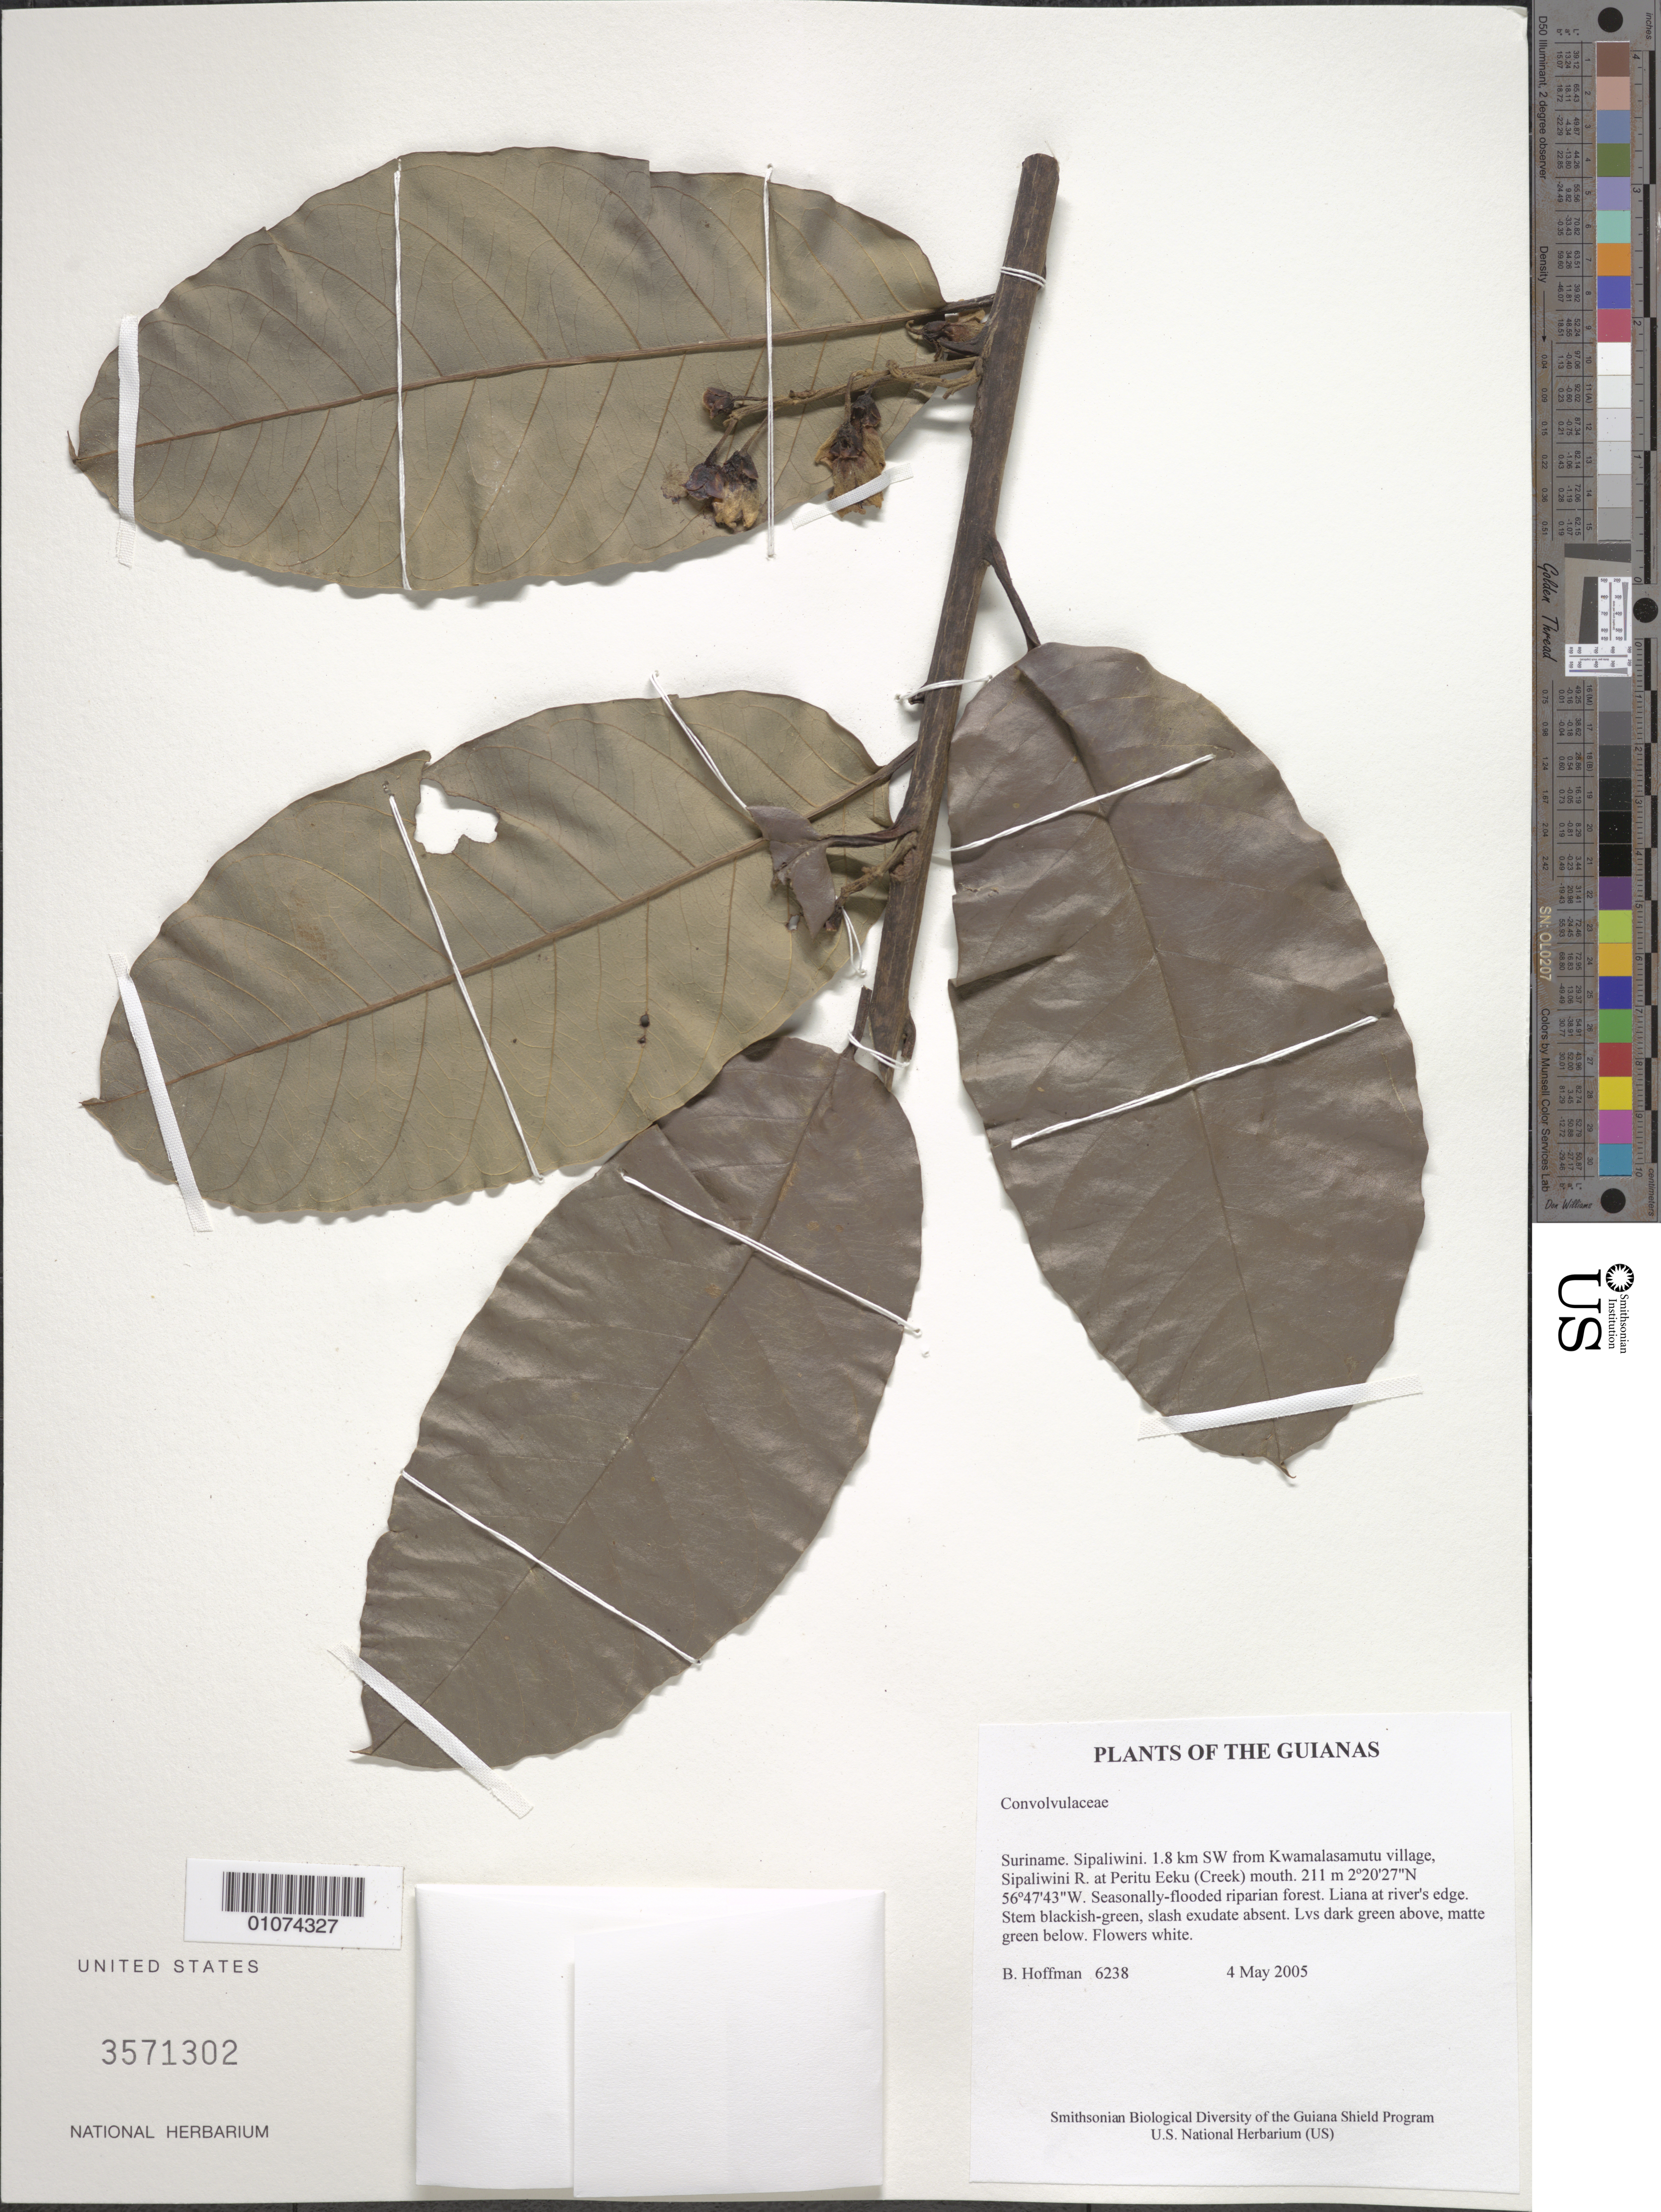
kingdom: Plantae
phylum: Tracheophyta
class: Magnoliopsida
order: Solanales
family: Convolvulaceae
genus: Maripa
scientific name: Maripa reticulata var. reticulata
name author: Ducke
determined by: Strong, M. T., (US), Smithsonian Institution - National Museum of Natural History (UNITED STATES)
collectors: B. Hoffman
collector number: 6238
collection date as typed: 4 May 2005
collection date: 2005-05-04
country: Suriname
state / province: Sipaliwini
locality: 1.8 km SW from Kwamalasamutu village, Sipaliwini R. at Peritu Eeku (Creek) mouth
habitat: Seasonally-flooded riparian forest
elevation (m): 211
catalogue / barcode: US 3571302